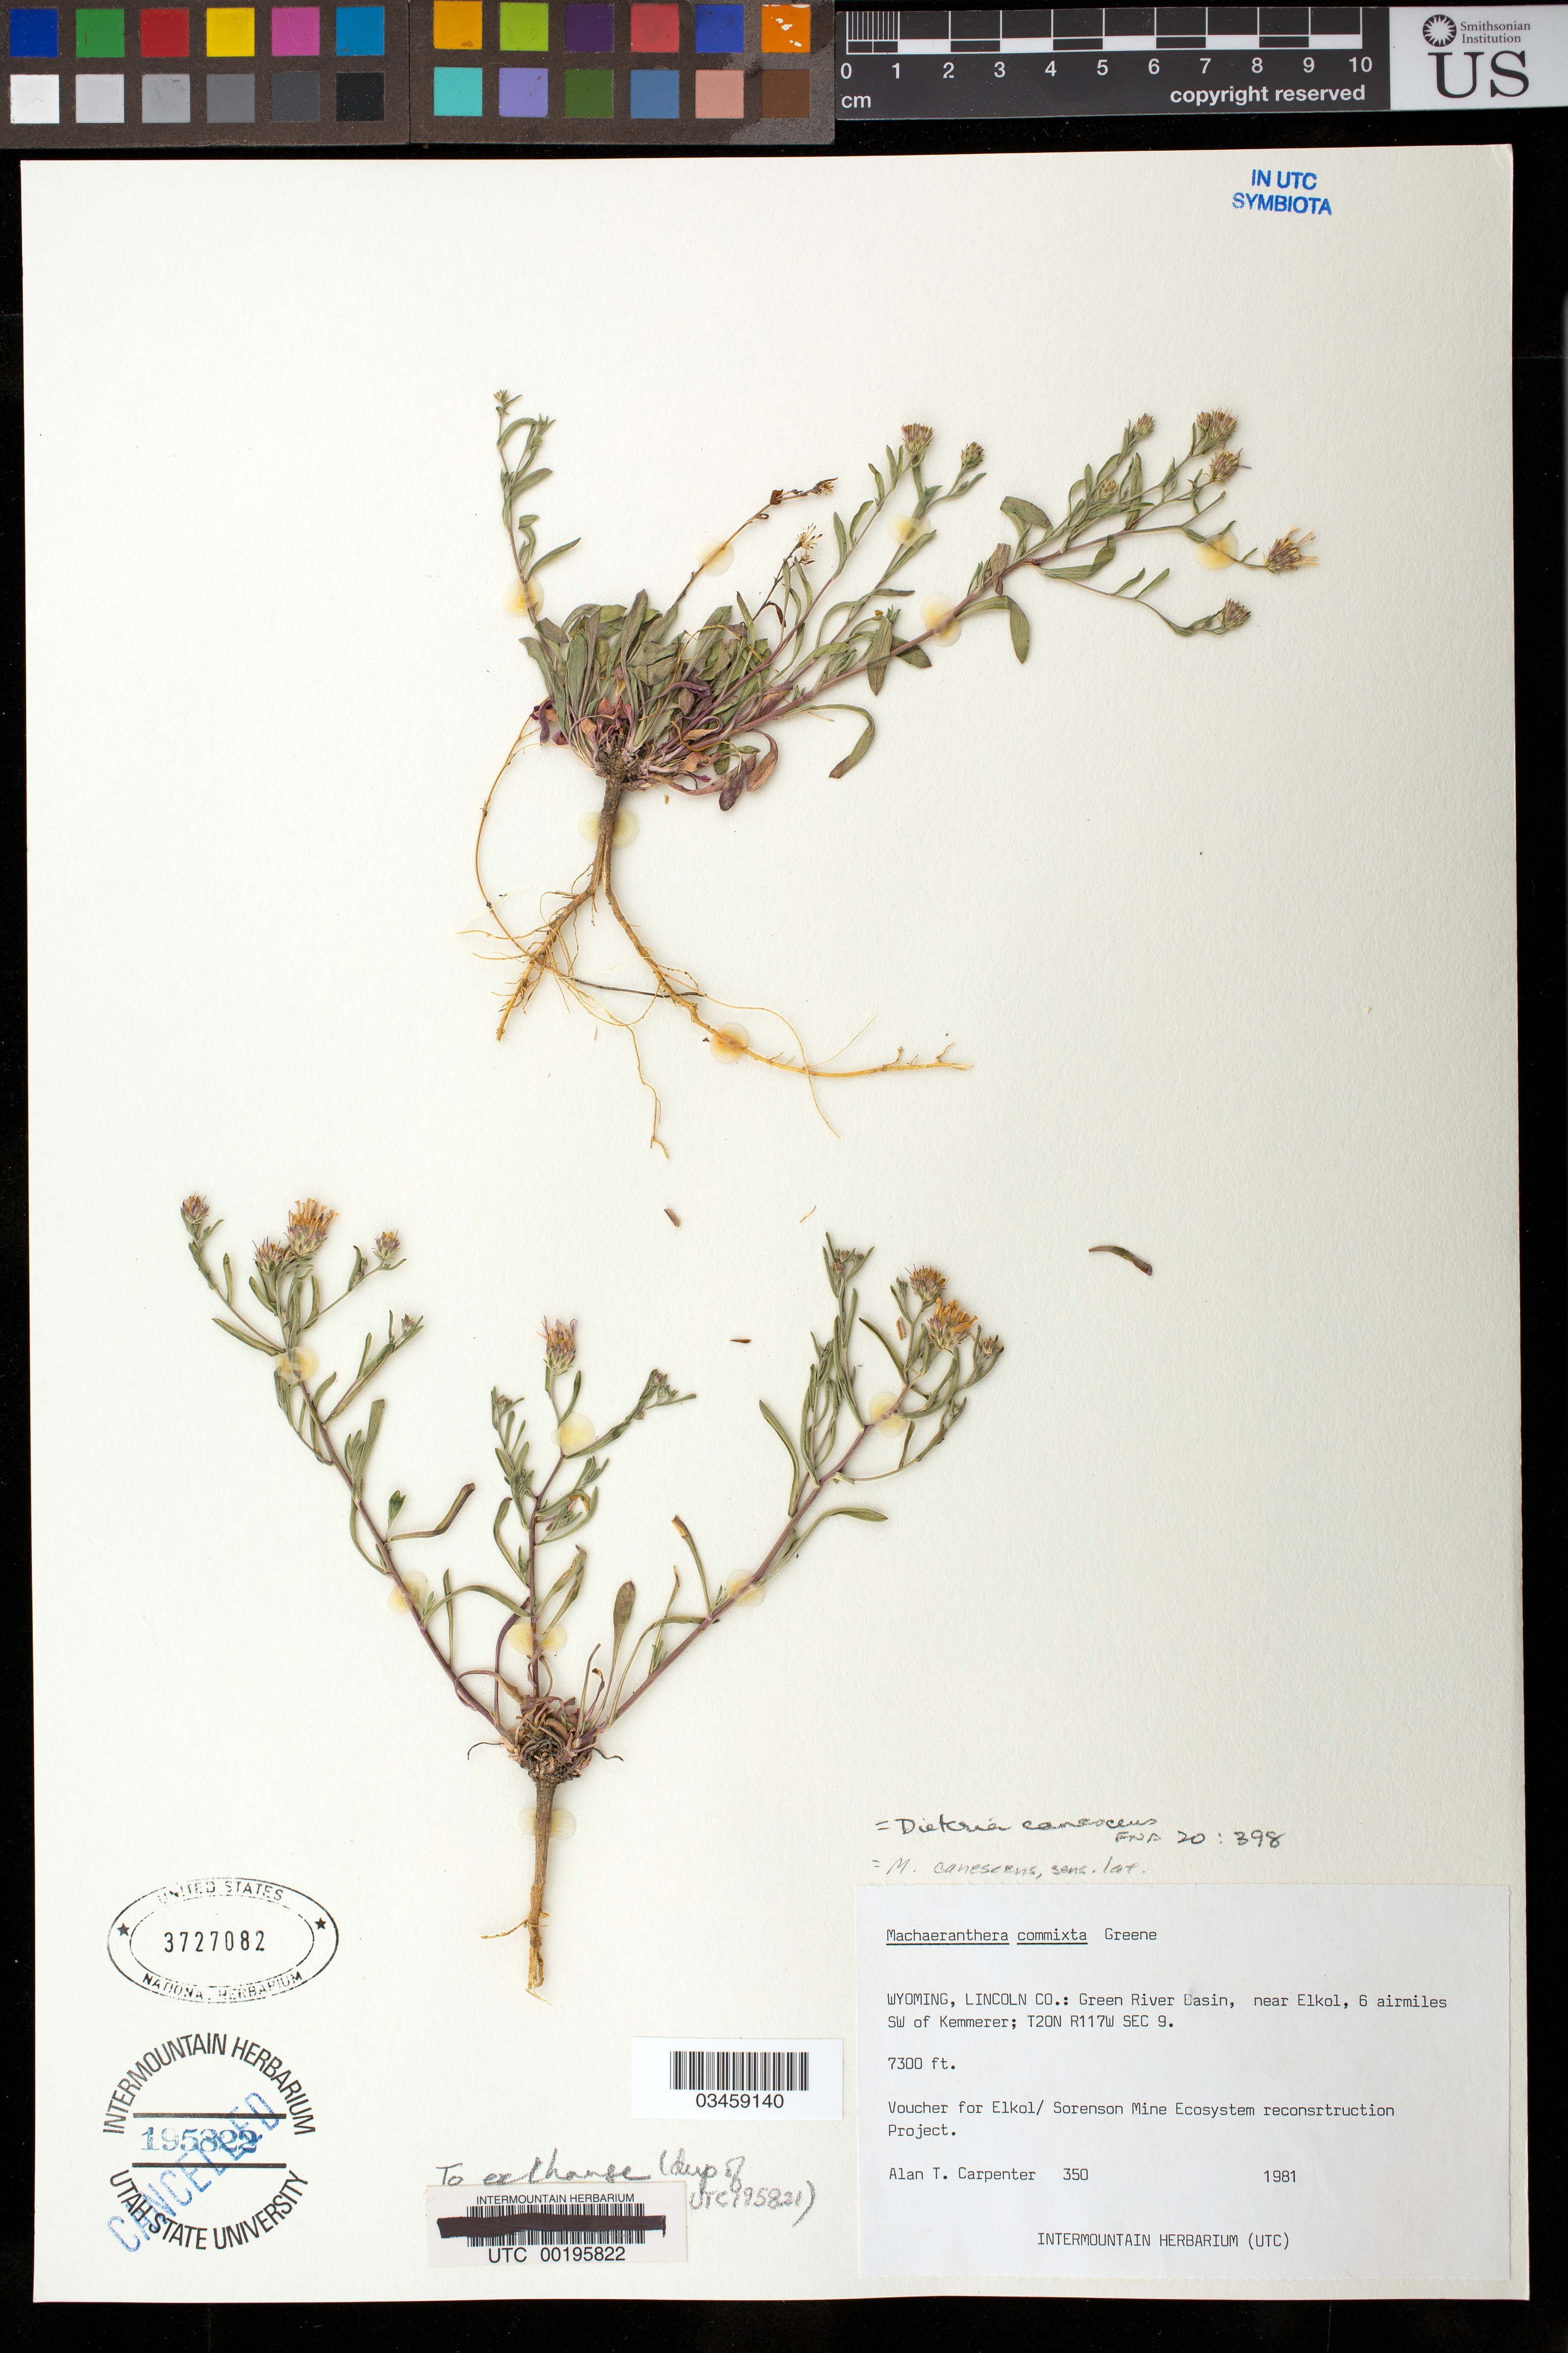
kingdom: Plantae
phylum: Tracheophyta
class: Magnoliopsida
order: Asterales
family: Asteraceae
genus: Dieteria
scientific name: Dieteria canescens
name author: (Pursh) Nutt.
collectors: A. Carpenter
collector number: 350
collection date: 1981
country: United States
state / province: Wyoming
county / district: Lincoln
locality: Green River Basin, near Elkol, 6 airmiles SW of Kemmerer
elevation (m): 2225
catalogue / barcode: US 3727082